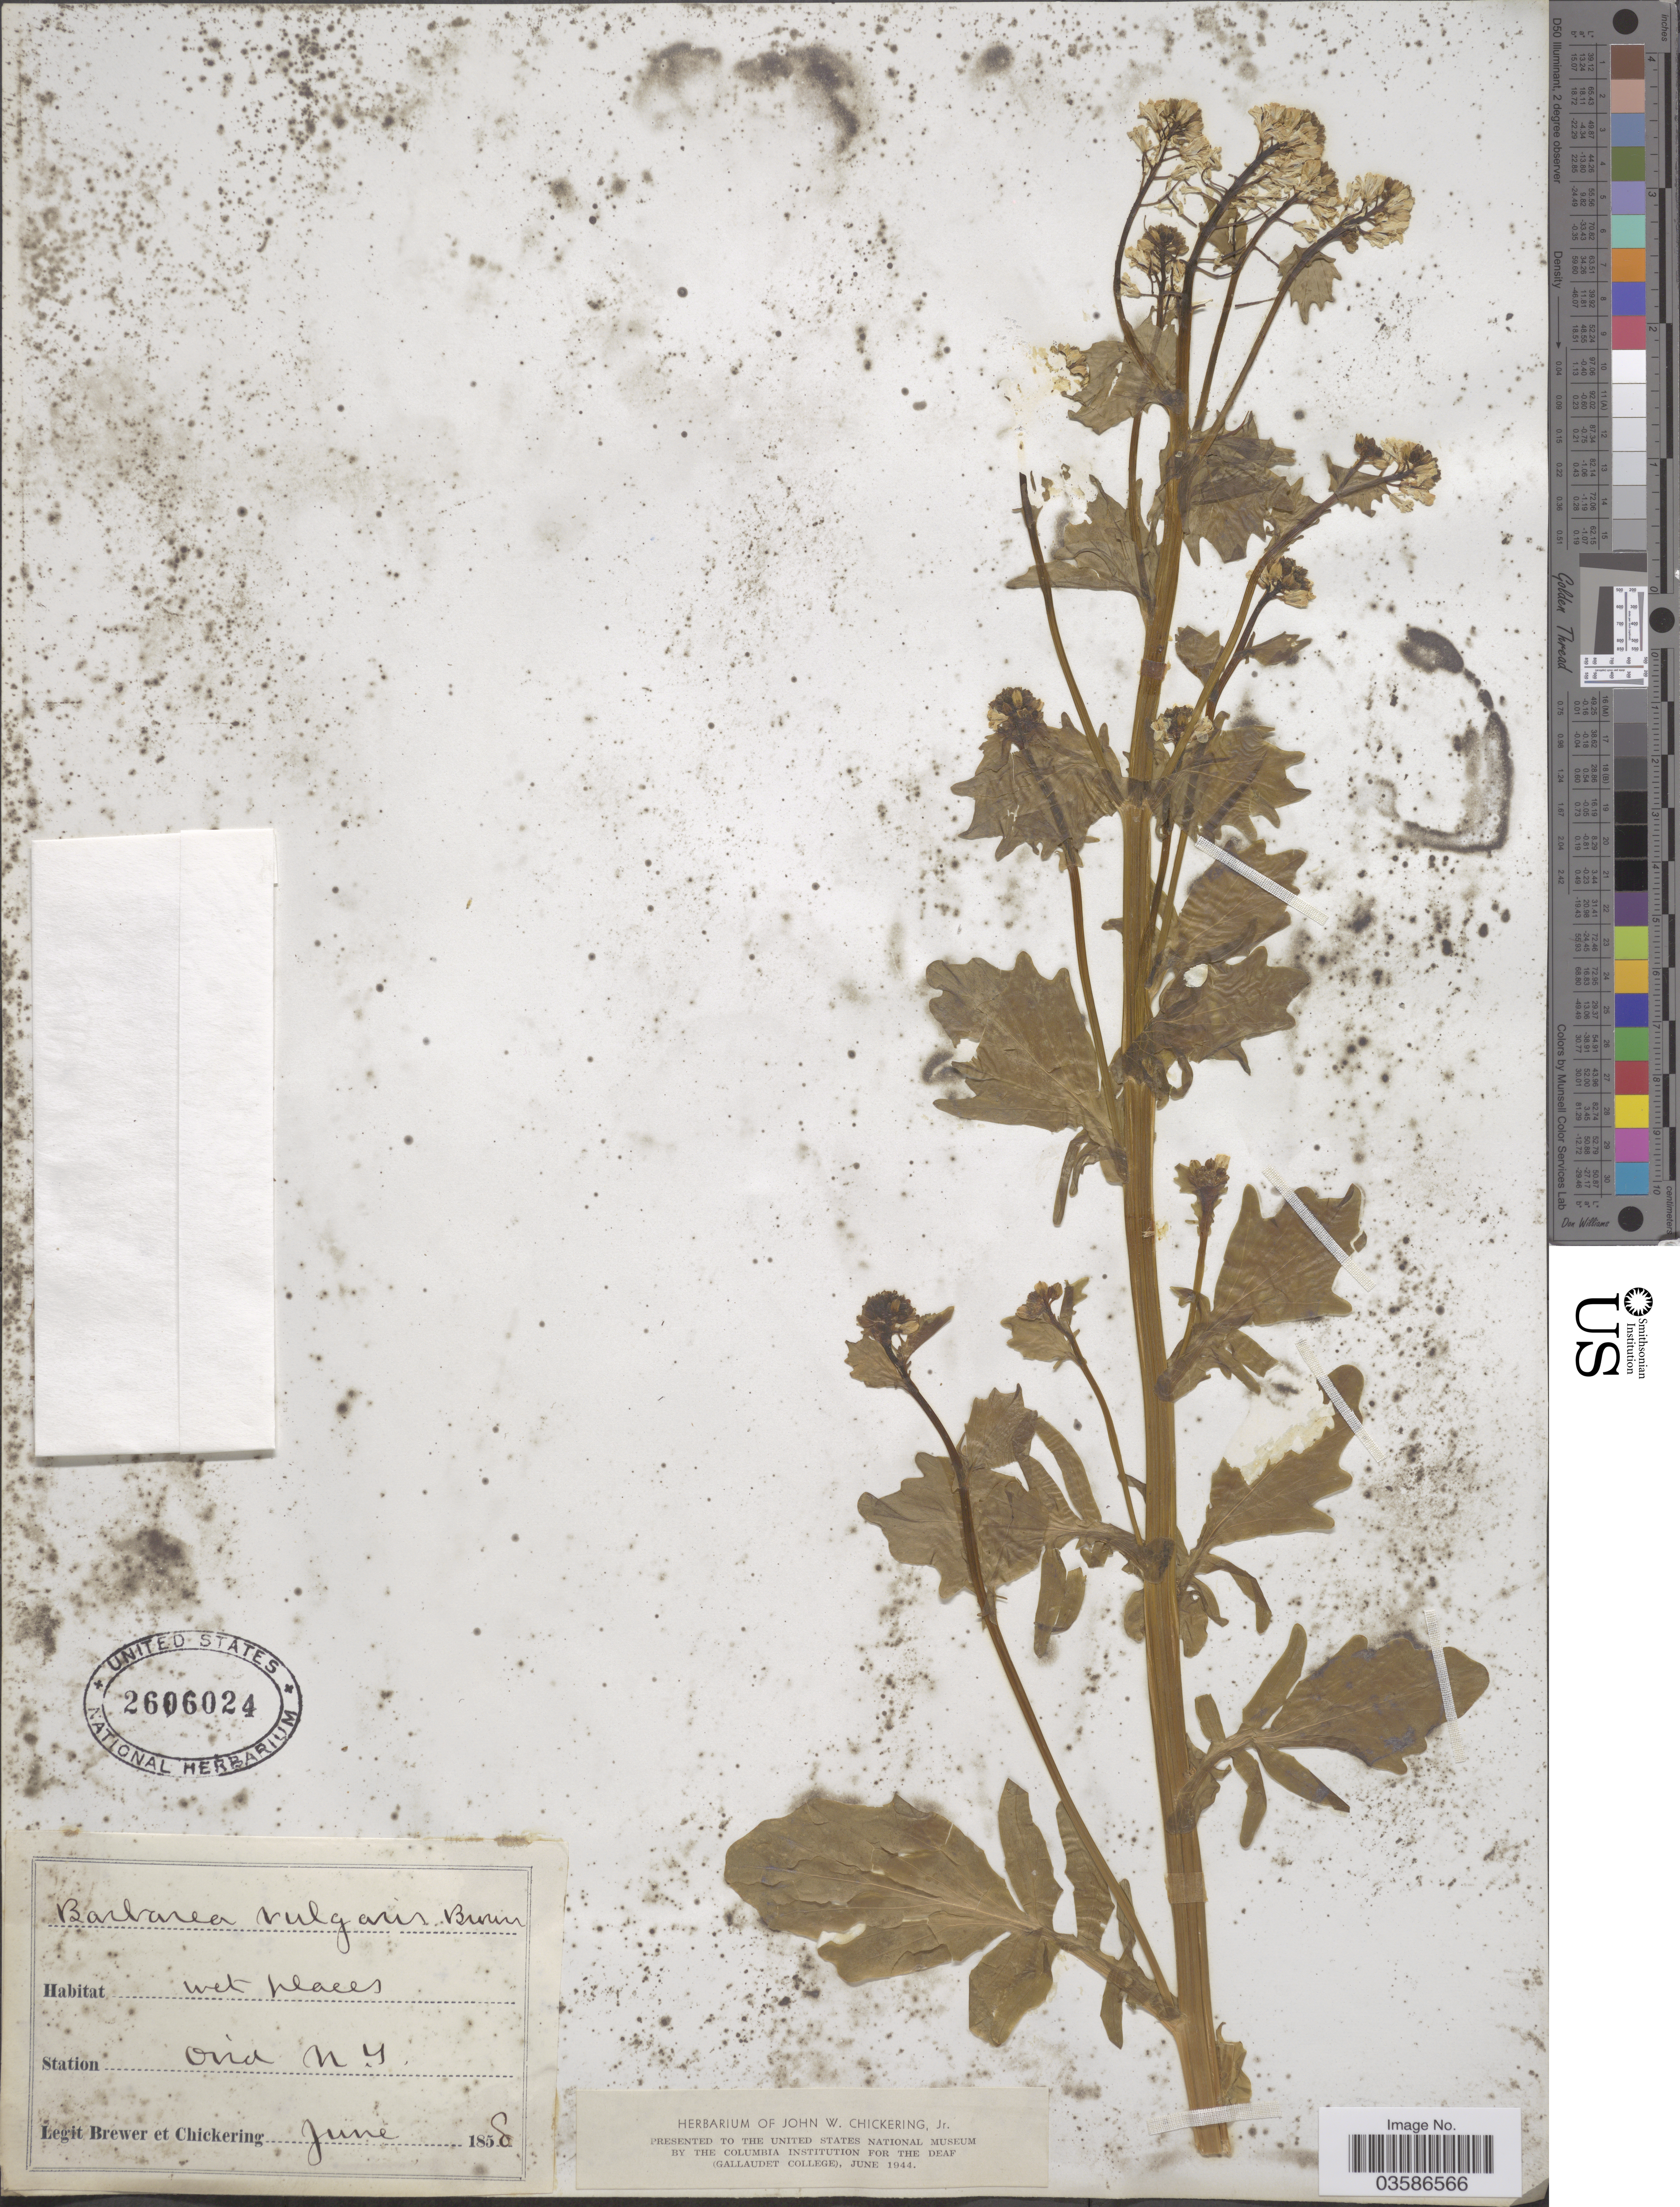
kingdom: Plantae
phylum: Tracheophyta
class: Magnoliopsida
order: Brassicales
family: Brassicaceae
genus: Barbarea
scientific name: Barbarea vulgaris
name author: W.T. Aiton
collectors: -. Brewer & J. Chickering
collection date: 1858-06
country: United States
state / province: New York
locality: Ovid.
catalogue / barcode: US 2606024